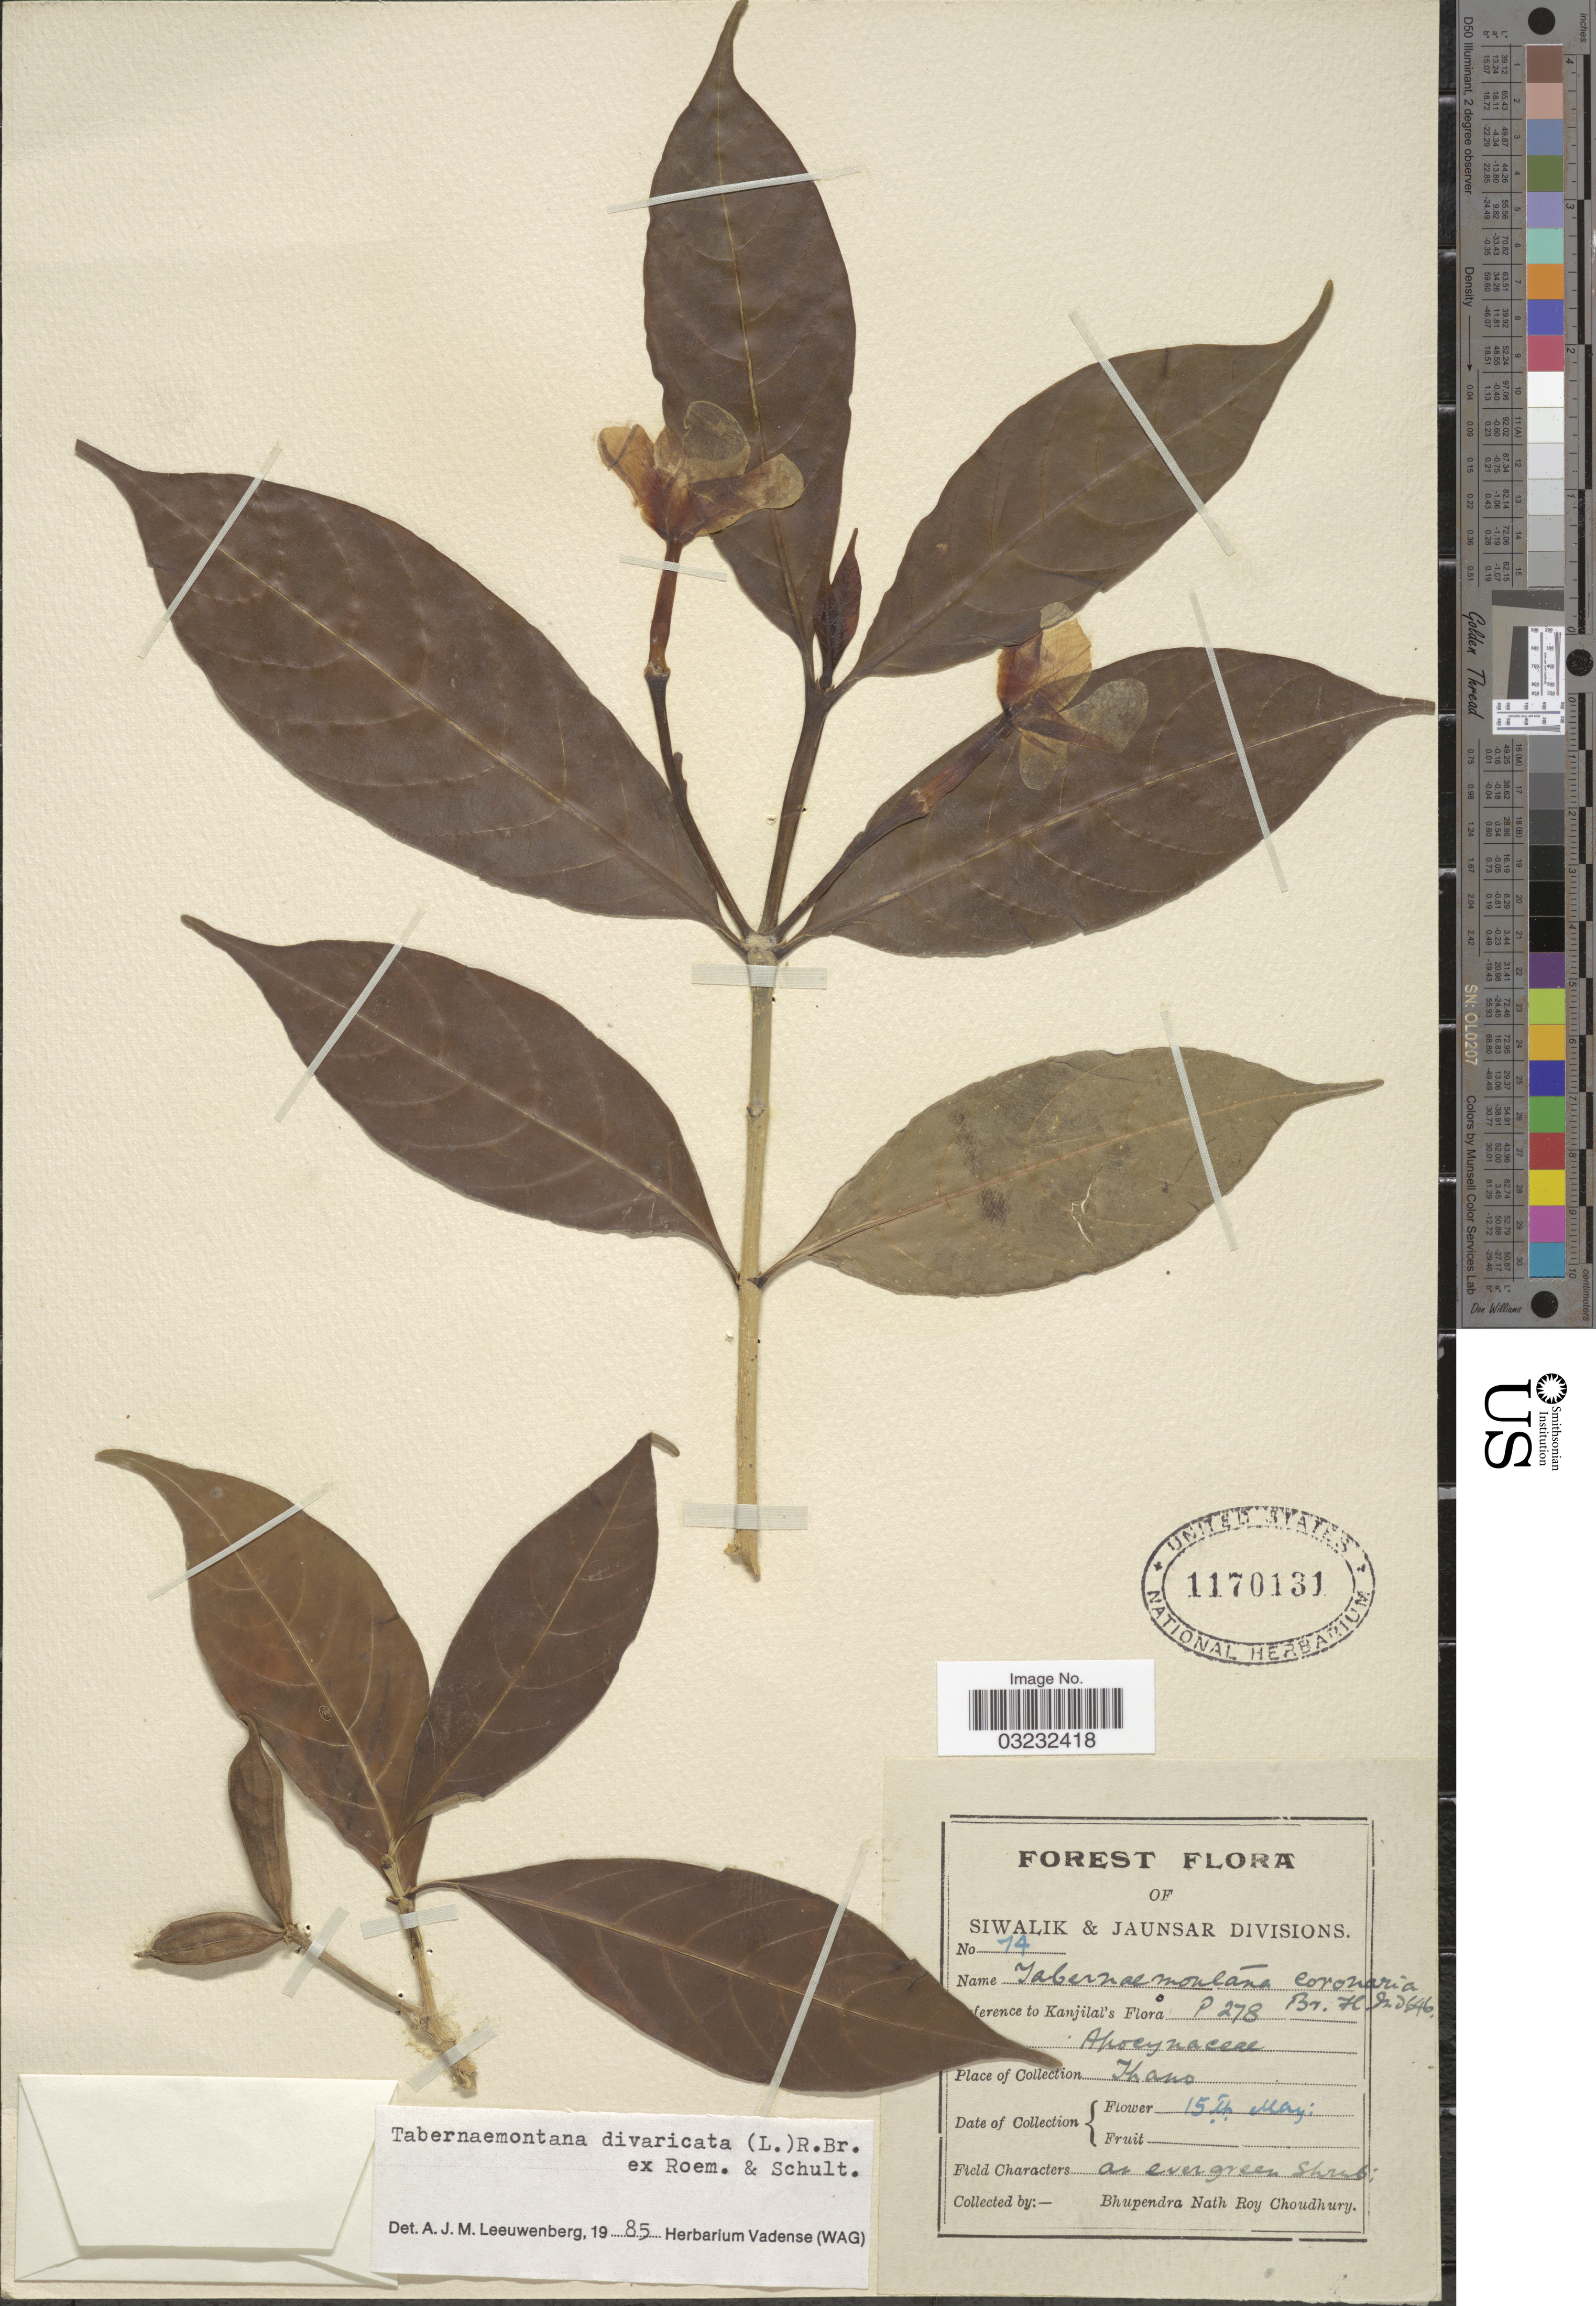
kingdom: Plantae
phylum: Tracheophyta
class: Magnoliopsida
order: Gentianales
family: Apocynaceae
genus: Tabernaemontana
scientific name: Tabernaemontana divaricata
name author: (L.) R. Br. ex Roem. & Schult.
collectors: B. Choudhury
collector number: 74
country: India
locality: Siwalik & Jaunsar Divisions, Thano.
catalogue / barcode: US 1170131